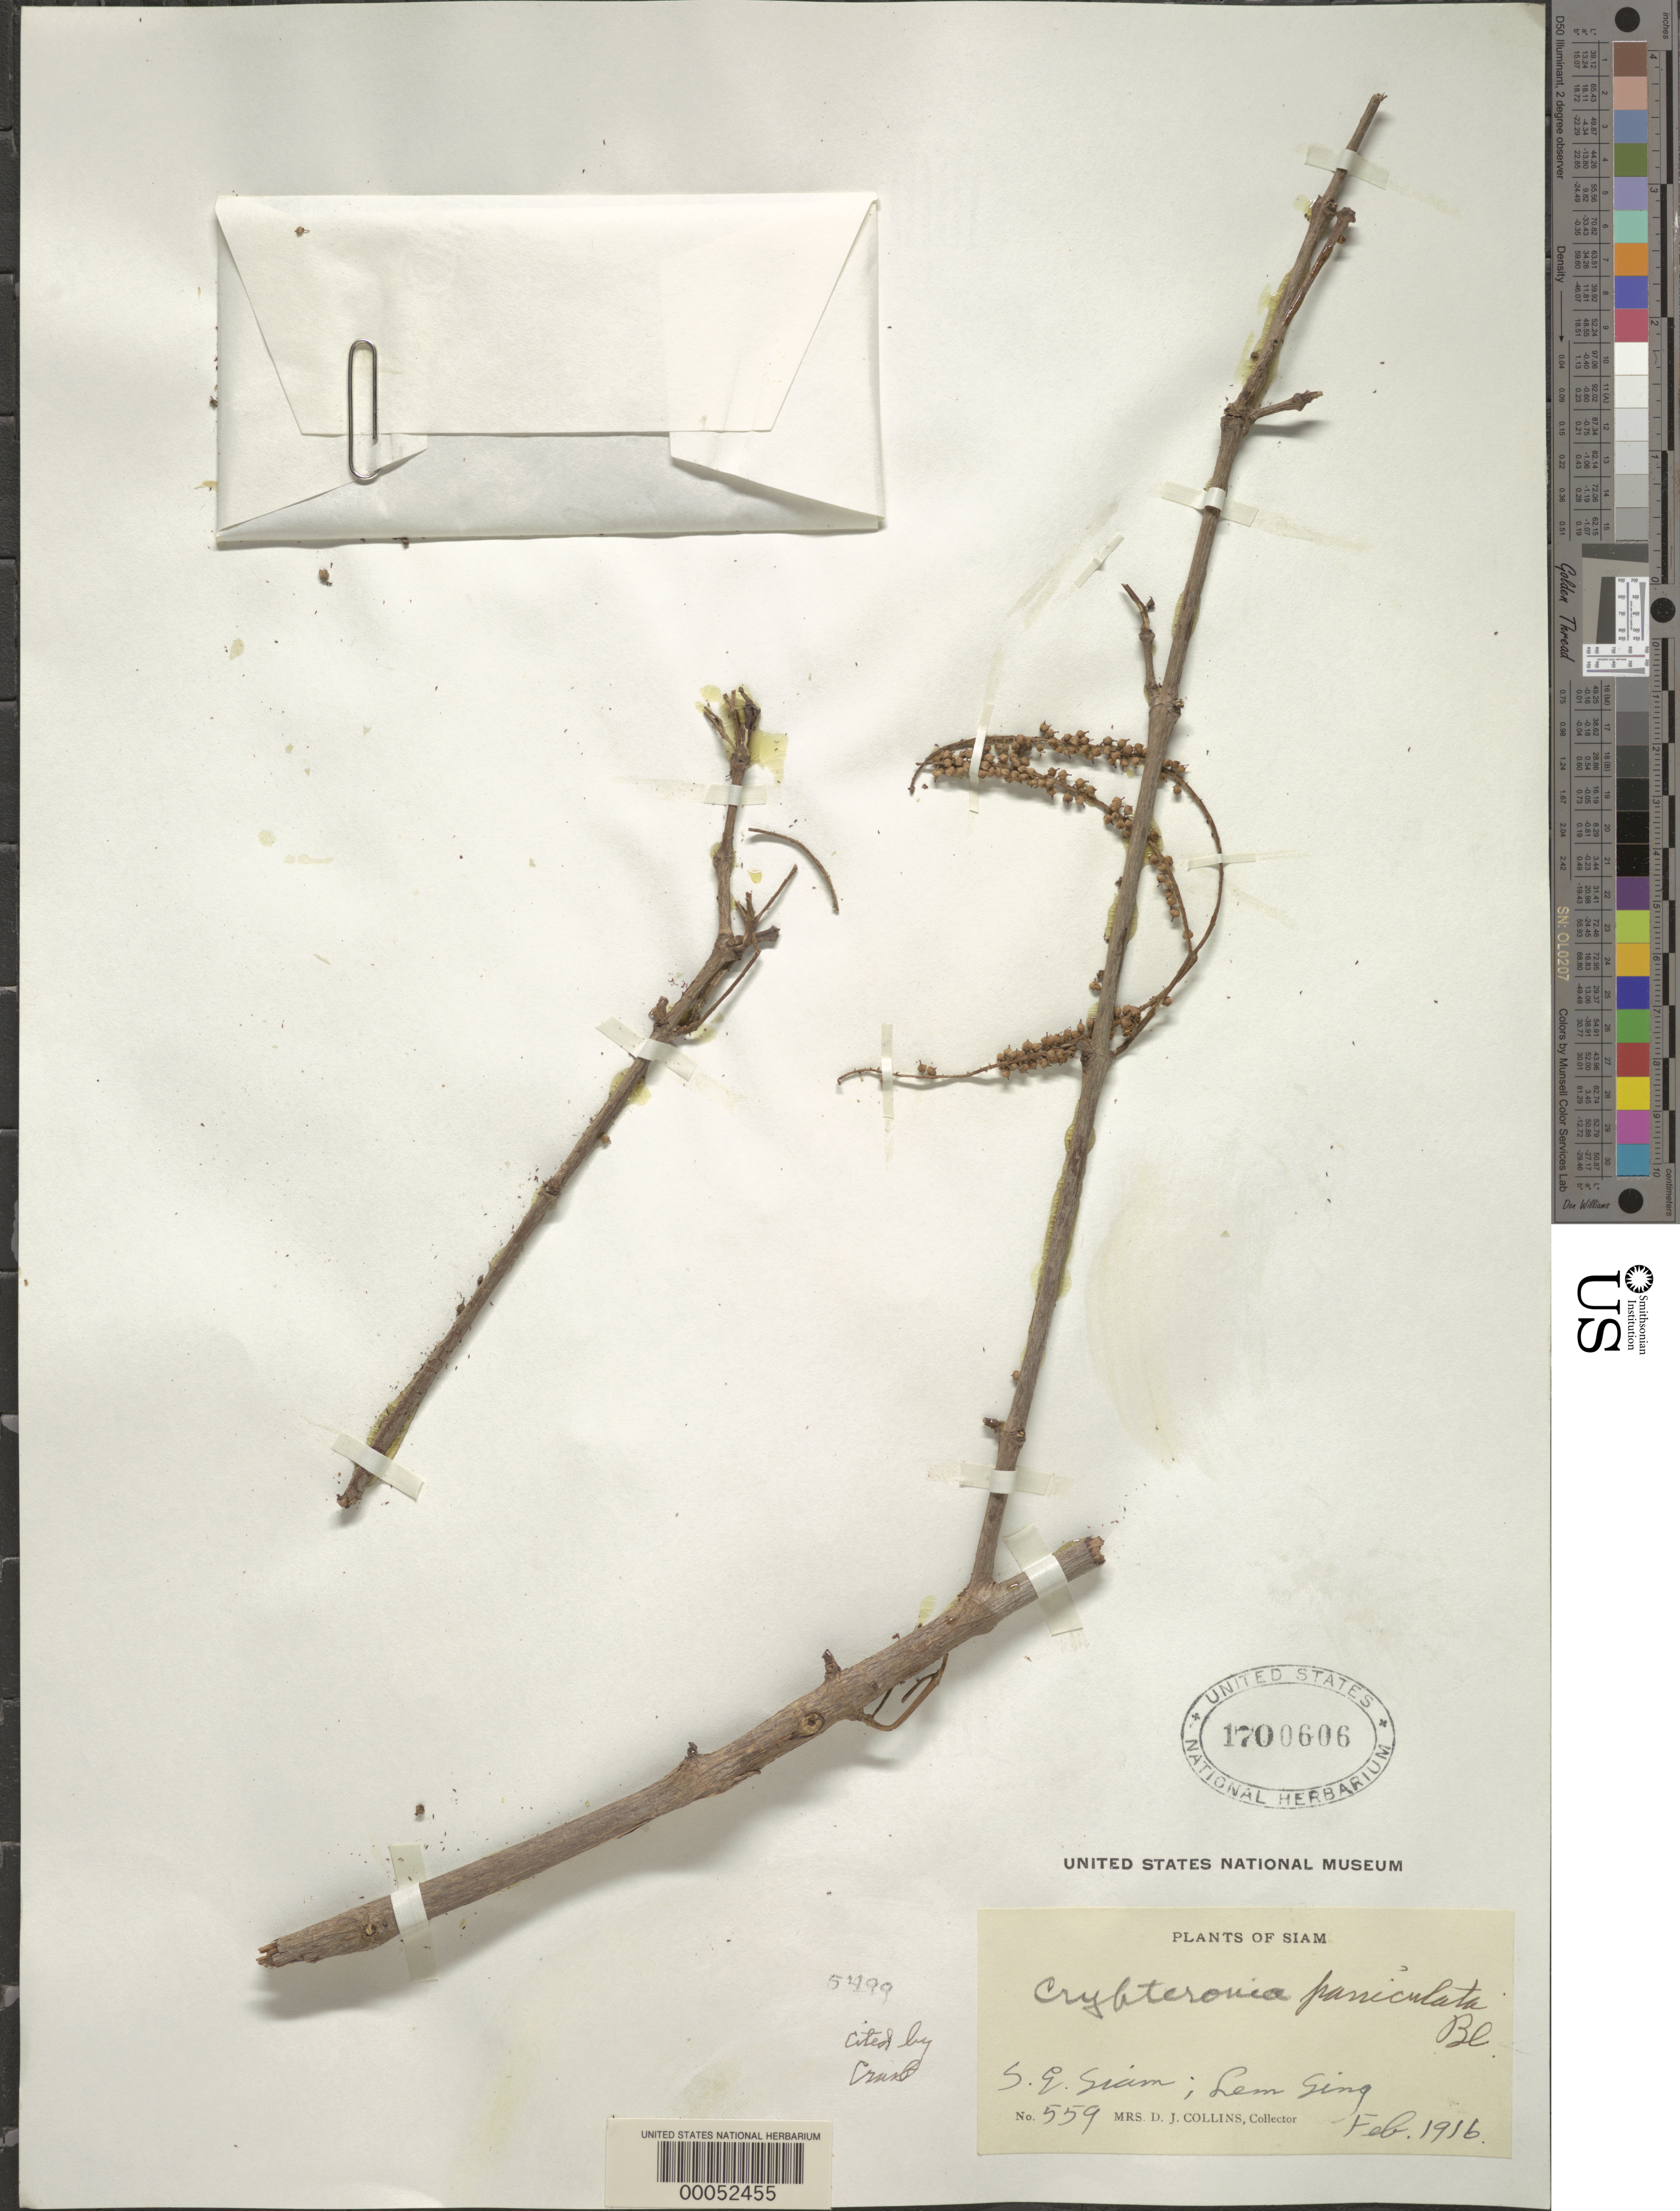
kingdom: Plantae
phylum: Tracheophyta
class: Magnoliopsida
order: Myrtales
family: Crypteroniaceae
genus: Crypteronia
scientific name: Crypteronia paniculata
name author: Blume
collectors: Mrs. D. J. Collins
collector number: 559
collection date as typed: Feb 1916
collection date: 1916-02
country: Thailand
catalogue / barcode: US 1700606